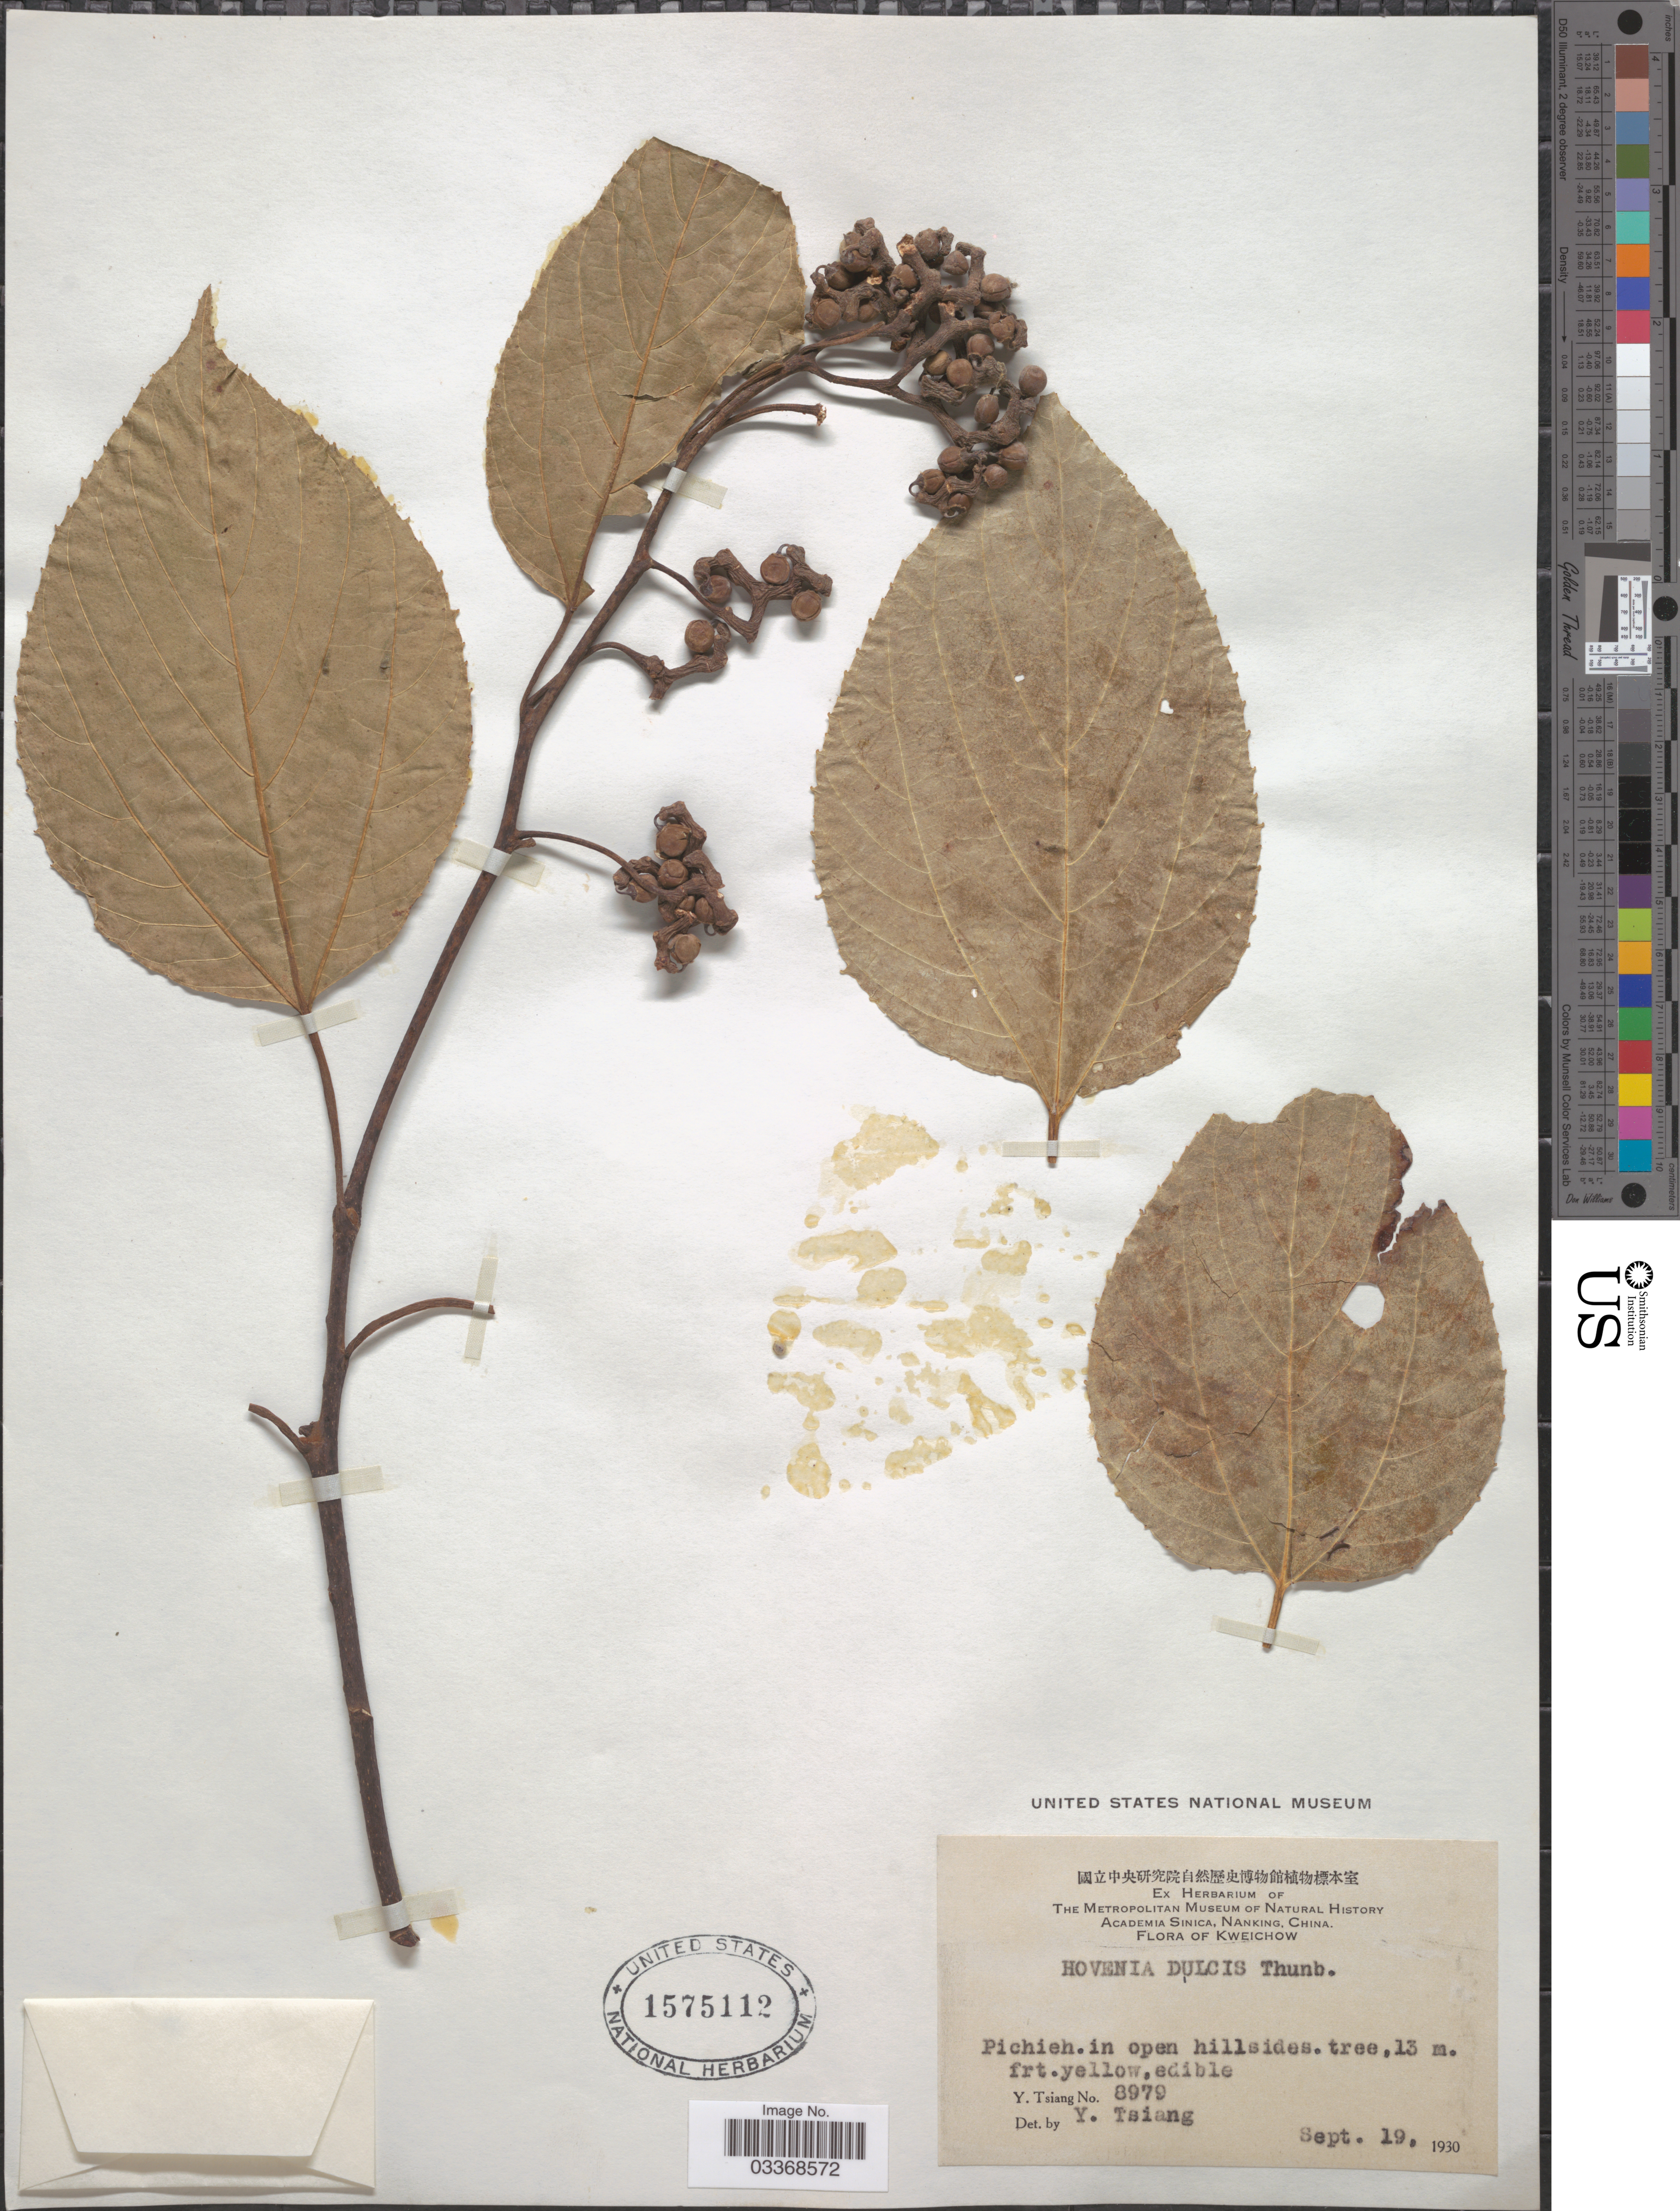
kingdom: Plantae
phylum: Tracheophyta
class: Magnoliopsida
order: Rosales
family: Rhamnaceae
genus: Hovenia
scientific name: Hovenia dulcis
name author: Thunb.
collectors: Y. Tsiang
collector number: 8979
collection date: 1930-09-19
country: China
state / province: Guizhou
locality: Kweichow. Pichieh.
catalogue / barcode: US 1575112